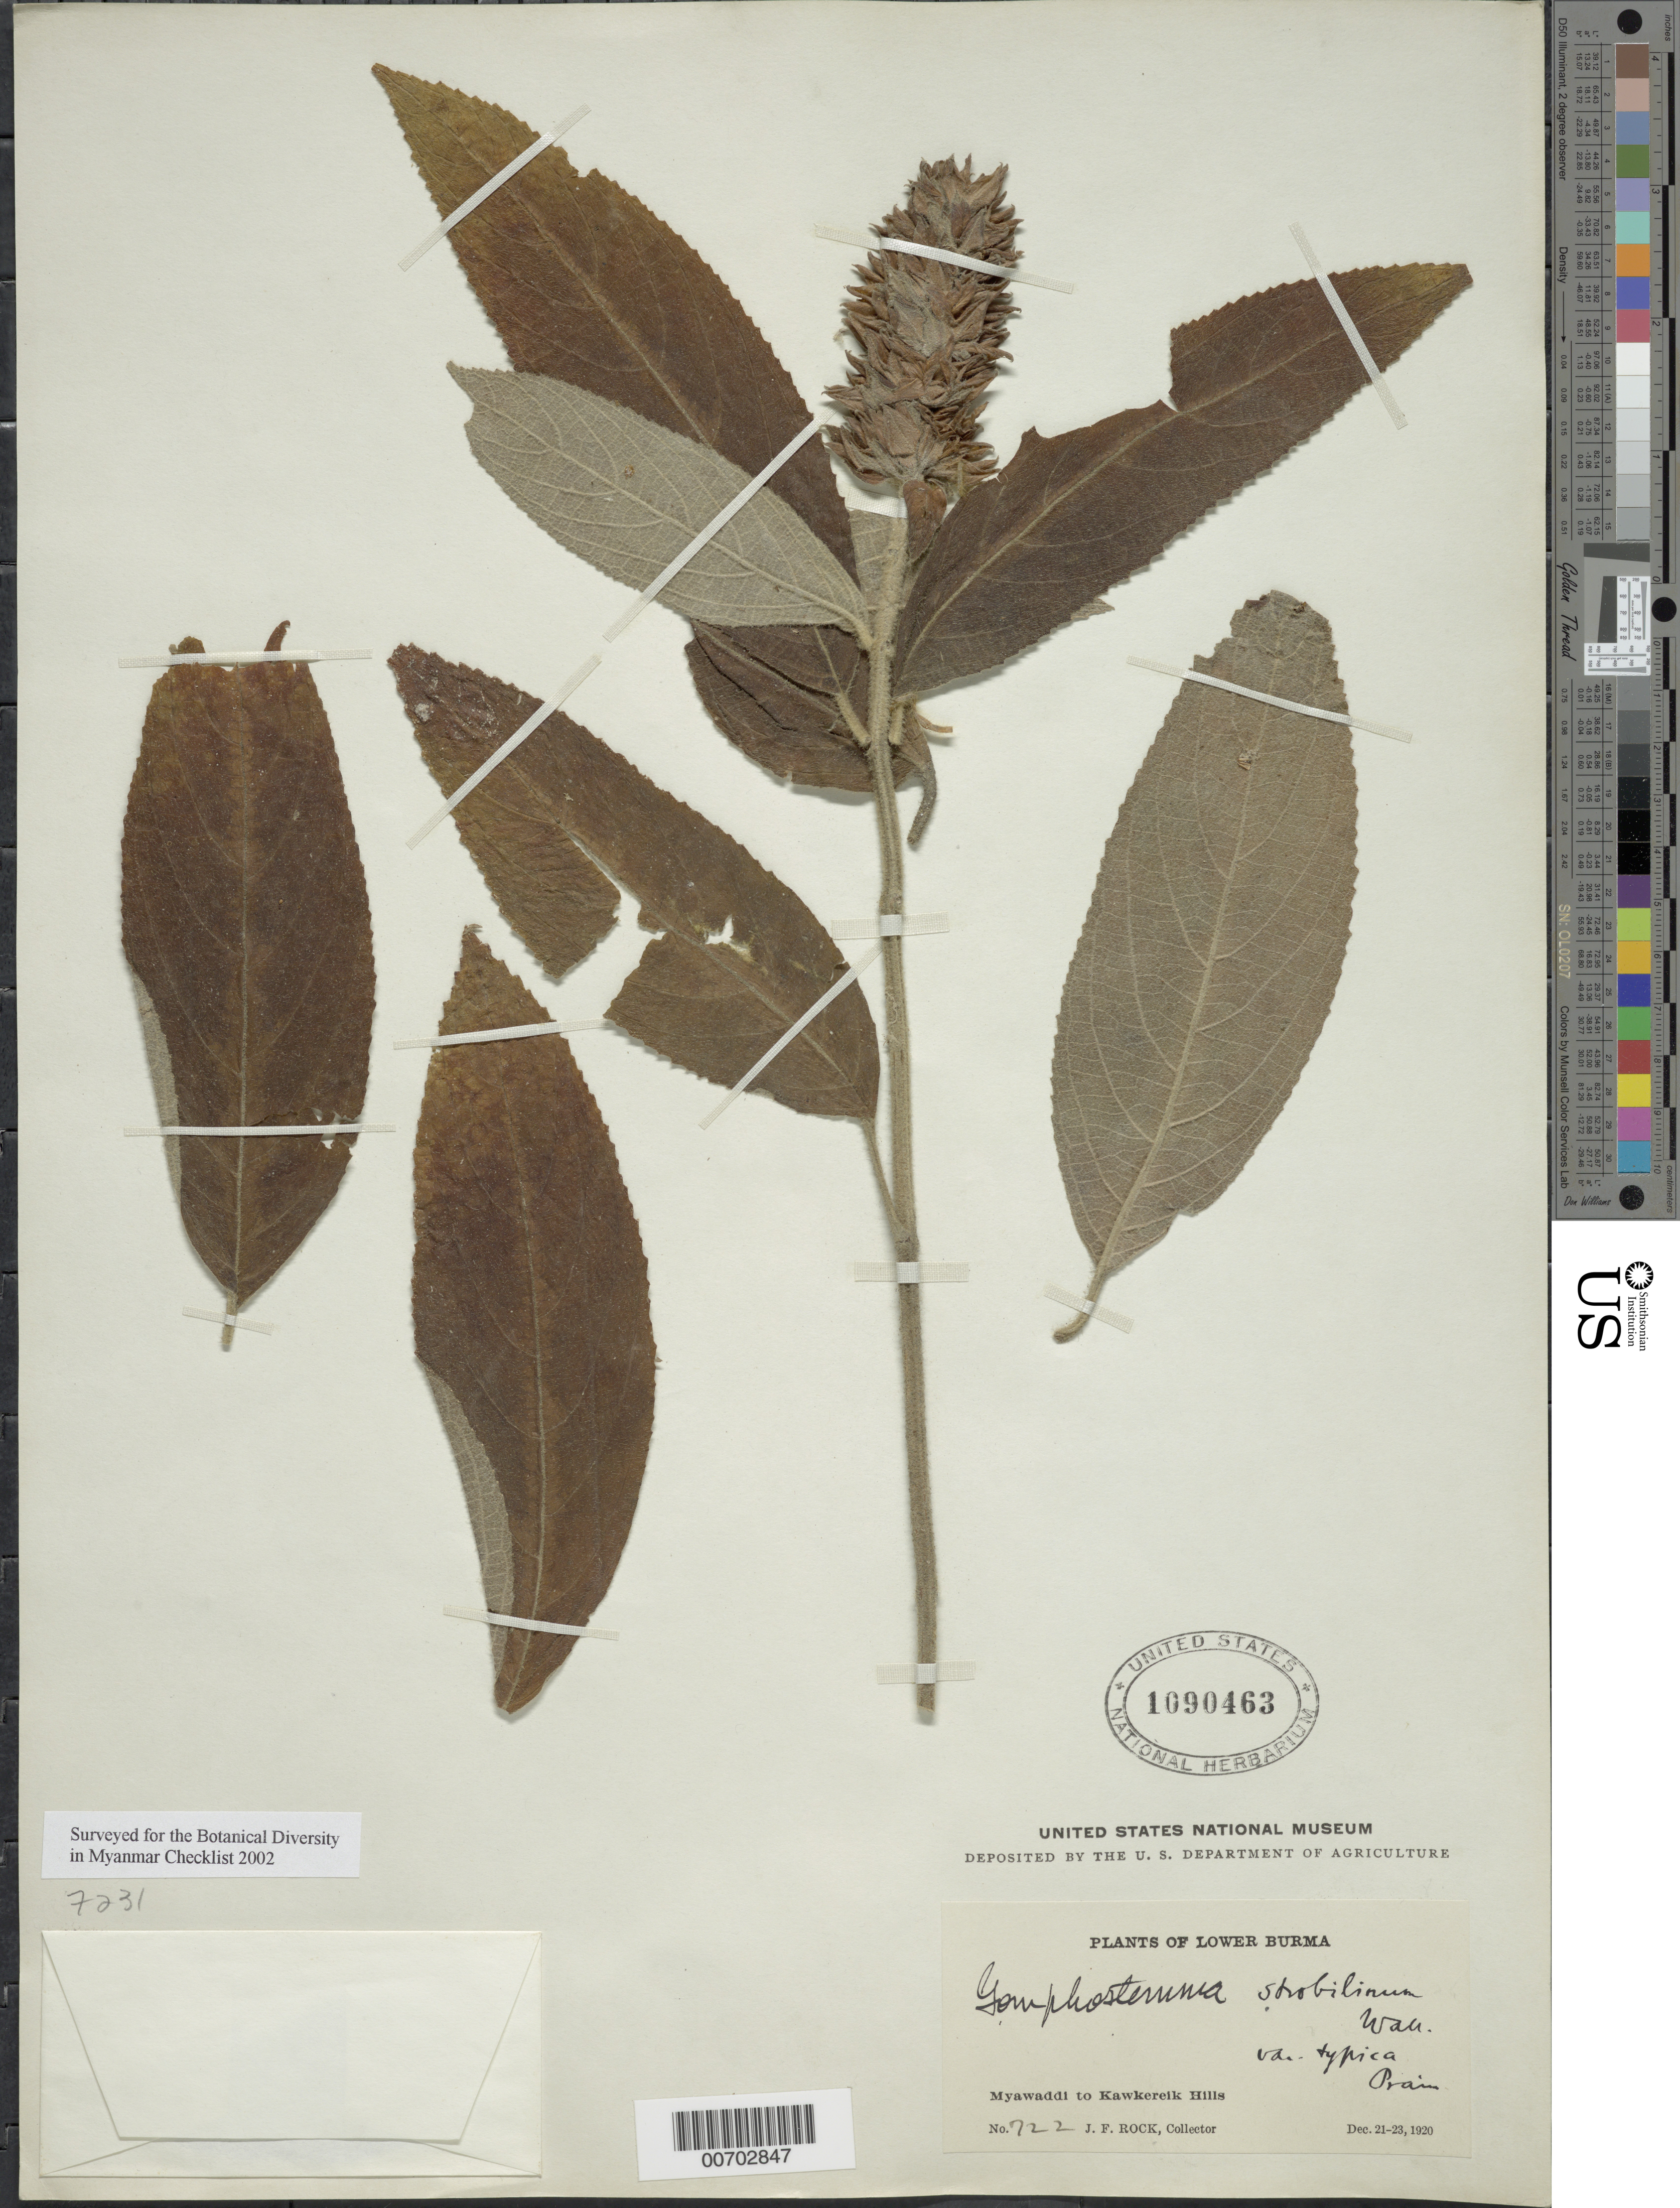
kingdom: Plantae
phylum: Tracheophyta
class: Magnoliopsida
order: Lamiales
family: Lamiaceae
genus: Gomphostemma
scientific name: Gomphostemma strobilinum var. typica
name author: Prain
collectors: J. F. Rock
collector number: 722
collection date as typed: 21 Dec 1920 to 23 Dec 1920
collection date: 1920-12-21/1920-12-23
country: Myanmar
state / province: Kawthule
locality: Myawaddi to Kawkereik Hills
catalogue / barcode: US 1090463